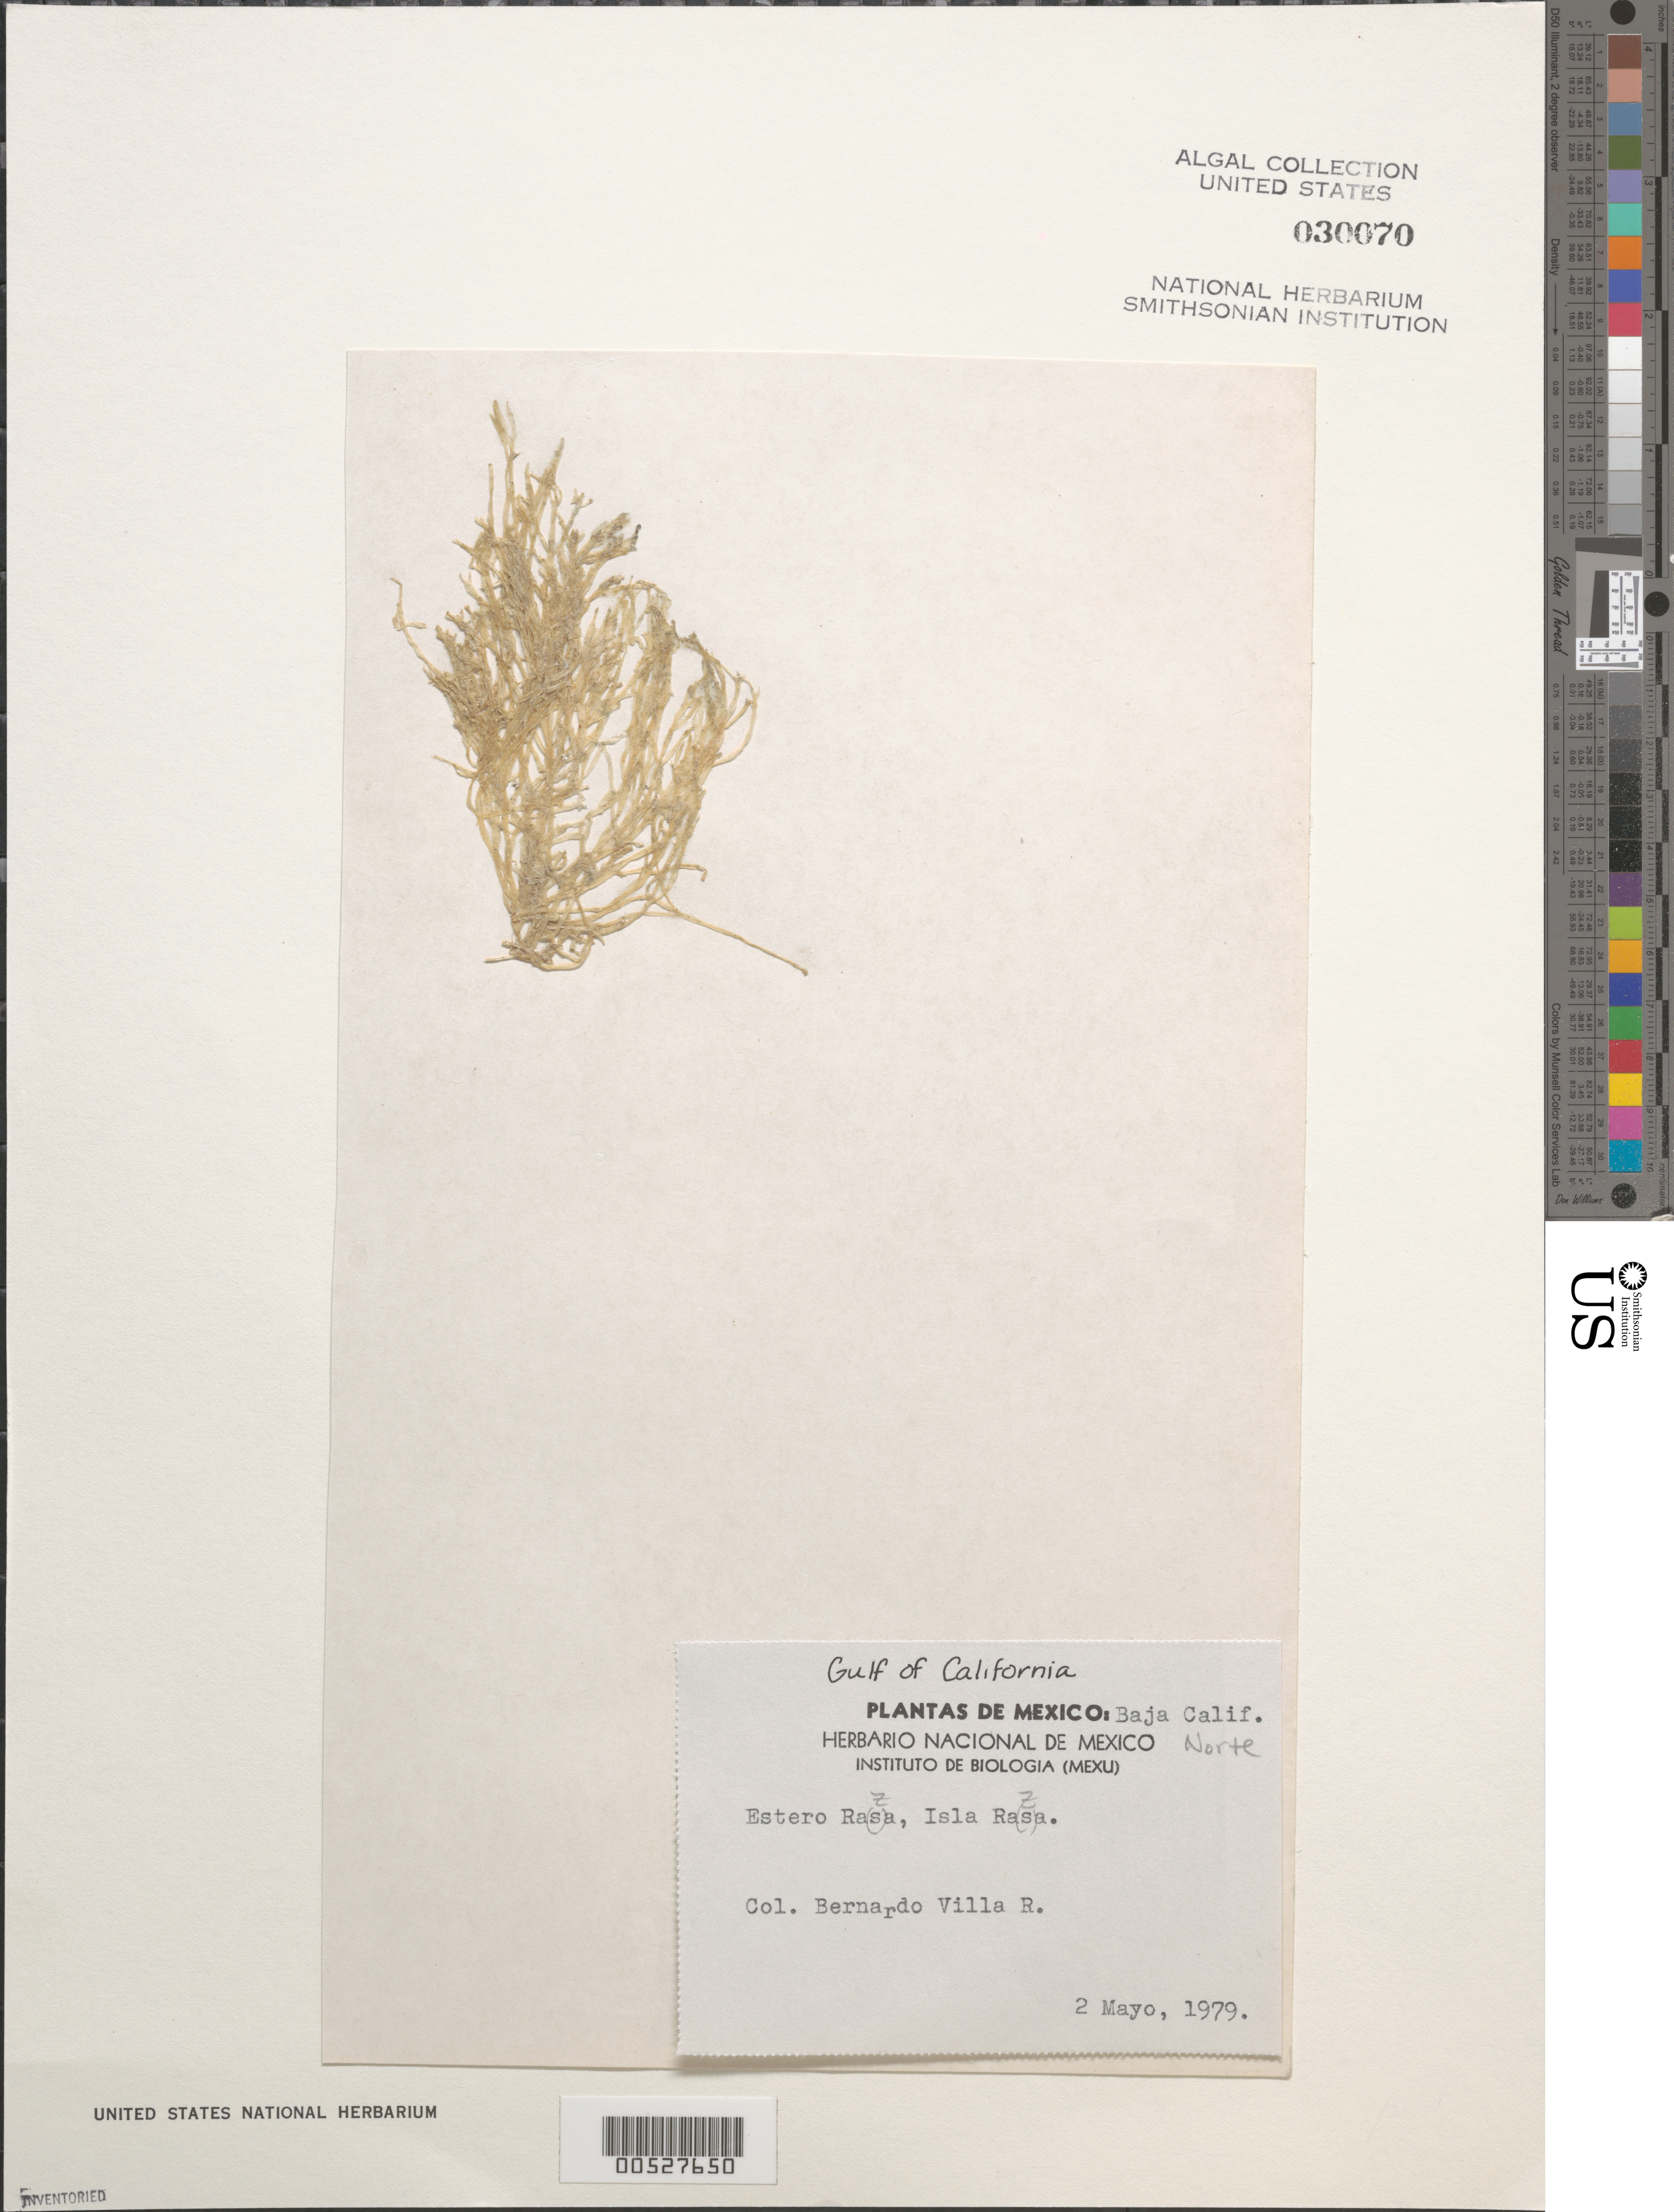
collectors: B. Villa R.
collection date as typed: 02 May 1979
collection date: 1979-05-02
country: Mexico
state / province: Baja California Norte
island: Isla Raza (Isla Rasa)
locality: Estero Raza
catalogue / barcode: US 30070